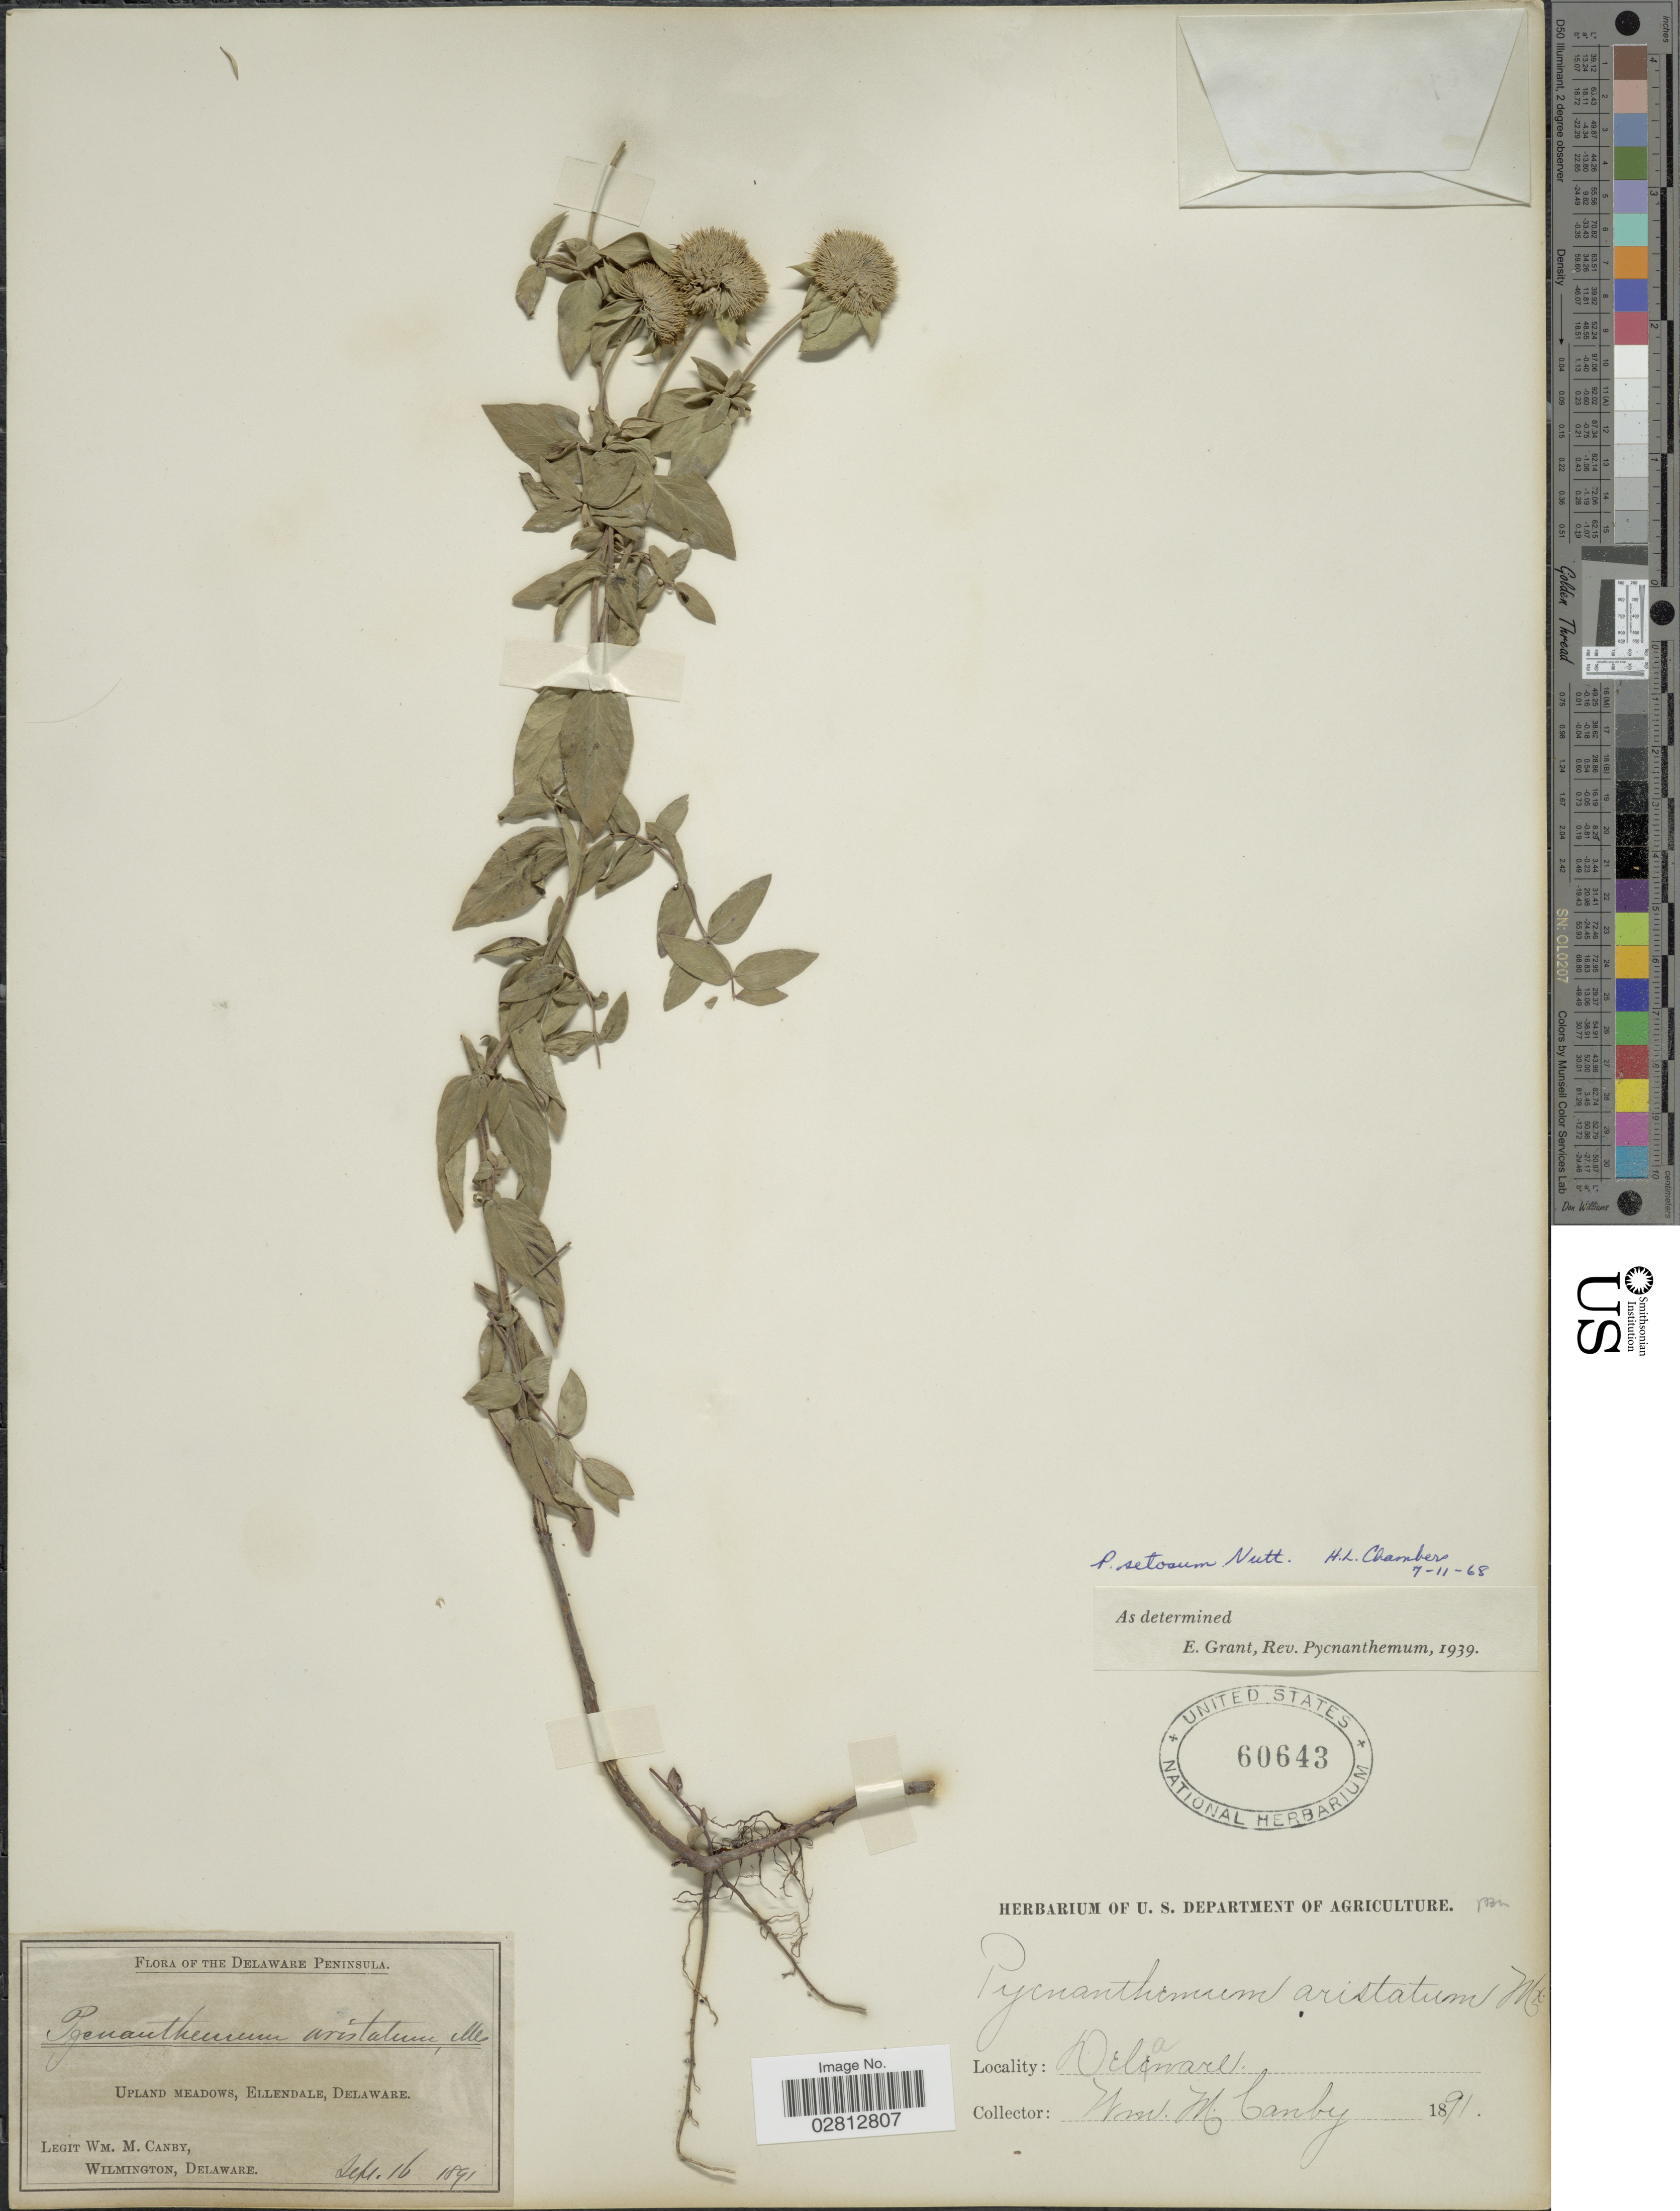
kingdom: Plantae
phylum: Tracheophyta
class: Magnoliopsida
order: Lamiales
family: Lamiaceae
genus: Pycnanthemum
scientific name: Pycnanthemum setosum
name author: Nutt.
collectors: W. M. Canby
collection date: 1891-09-16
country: United States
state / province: Delaware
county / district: Sussex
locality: Delaware Peninsula. Upland meadows, Ellendale.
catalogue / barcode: US 60643